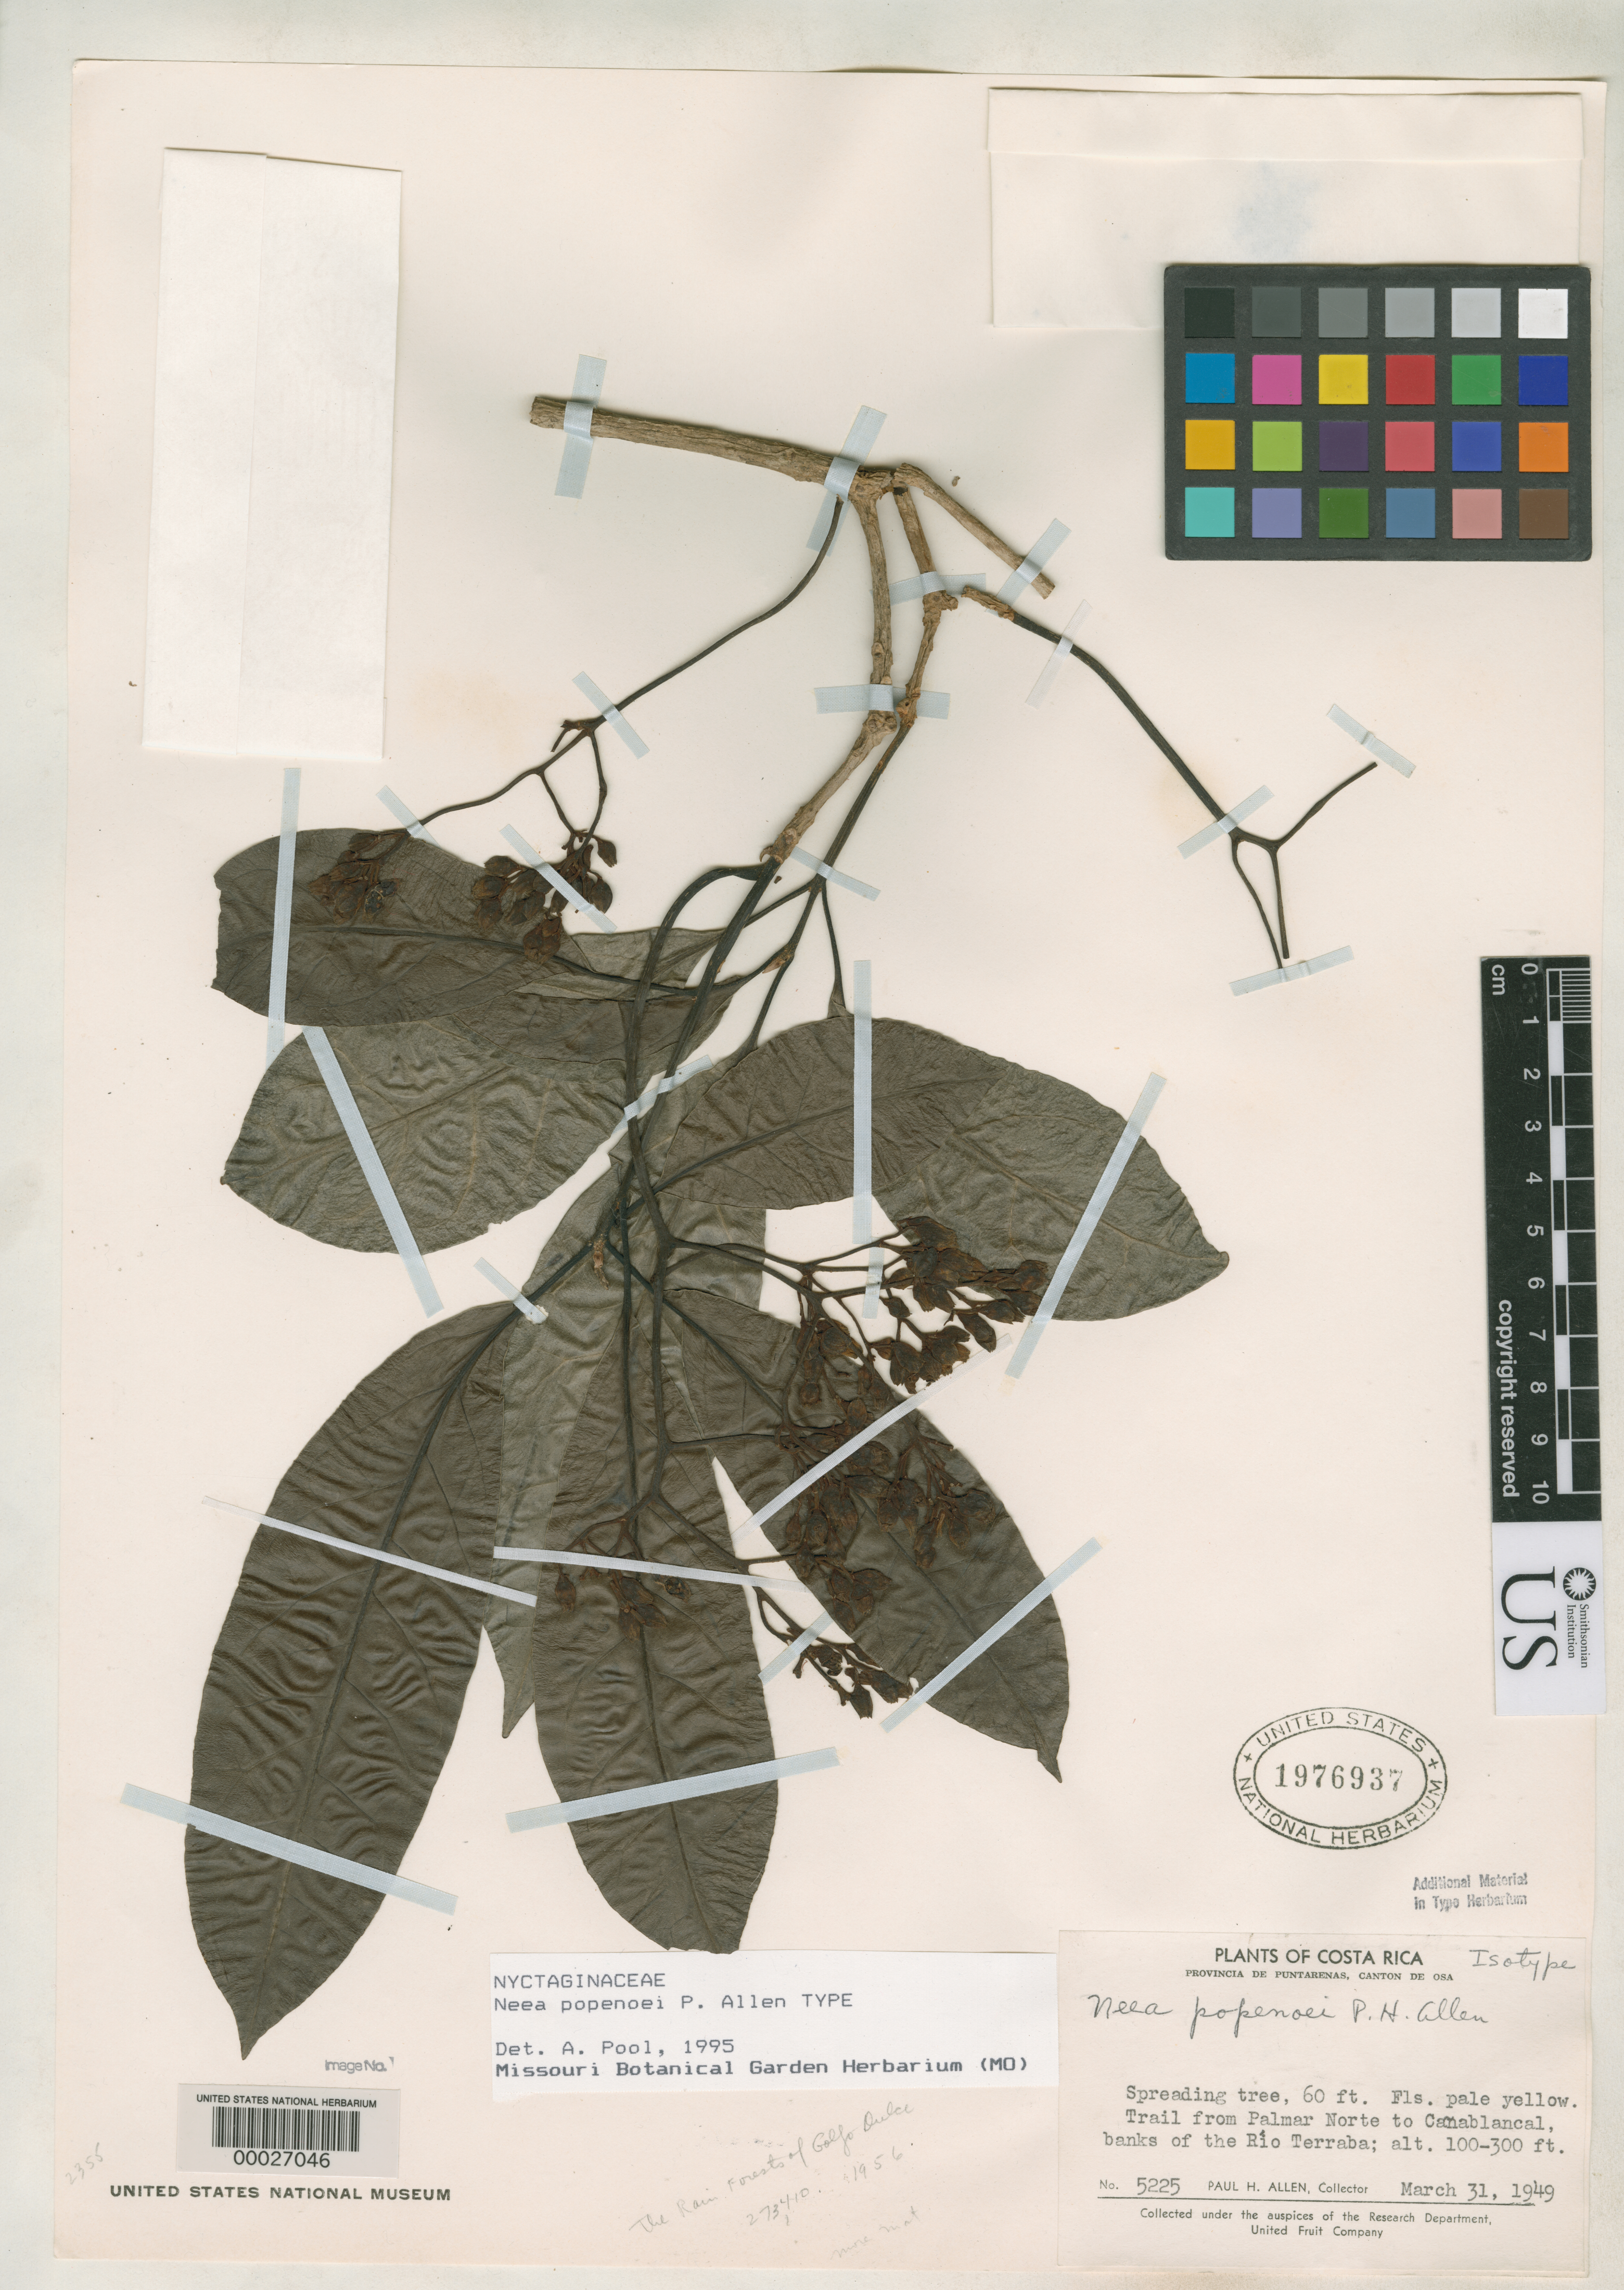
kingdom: Plantae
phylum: Tracheophyta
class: Magnoliopsida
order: Caryophyllales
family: Nyctaginaceae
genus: Neea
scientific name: Neea popenoei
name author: P.H. Allen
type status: Isotype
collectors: P. H. Allen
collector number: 5225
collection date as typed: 31 Mar 1949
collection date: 1949-03-31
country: Costa Rica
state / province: Puntarenas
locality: Valley of Rio Terralba, above Palmar Norte.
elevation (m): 30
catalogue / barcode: US 1976937